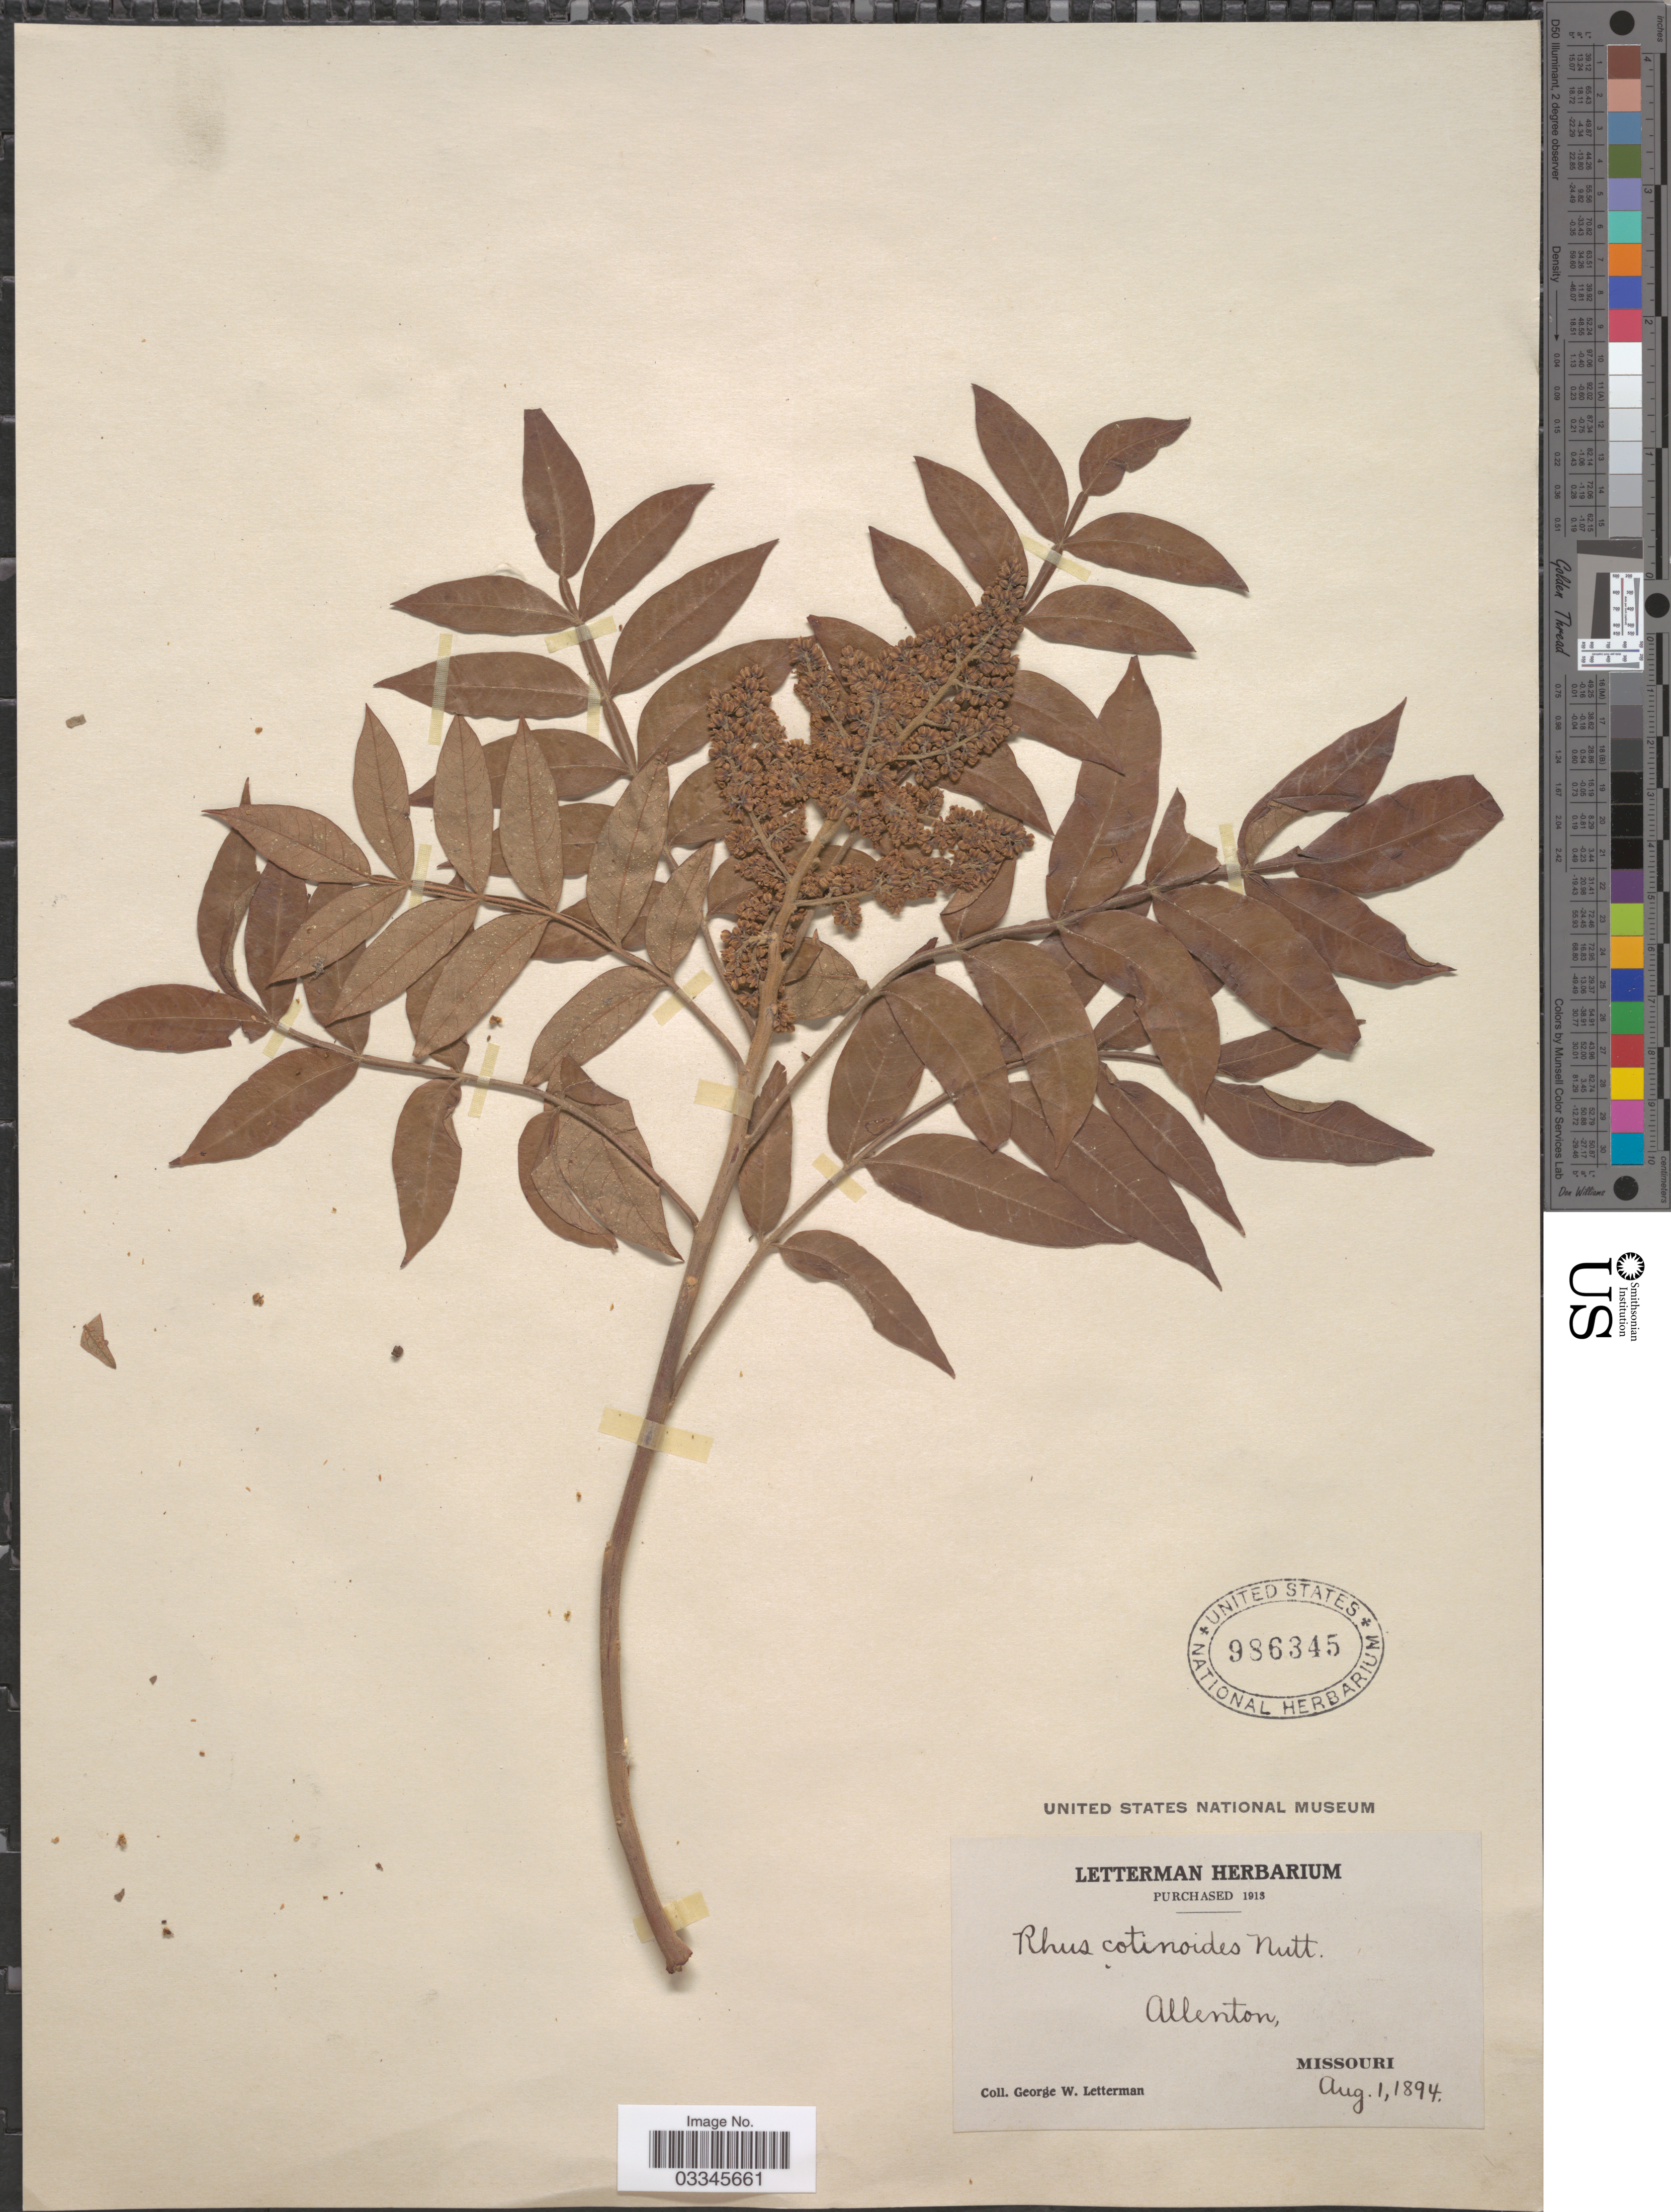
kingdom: Plantae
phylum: Tracheophyta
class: Magnoliopsida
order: Sapindales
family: Anacardiaceae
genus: Rhus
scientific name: Rhus copallinum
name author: L.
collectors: G. W. Letterman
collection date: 1894-08-01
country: United States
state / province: Missouri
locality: Allenton.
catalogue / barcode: US 986345